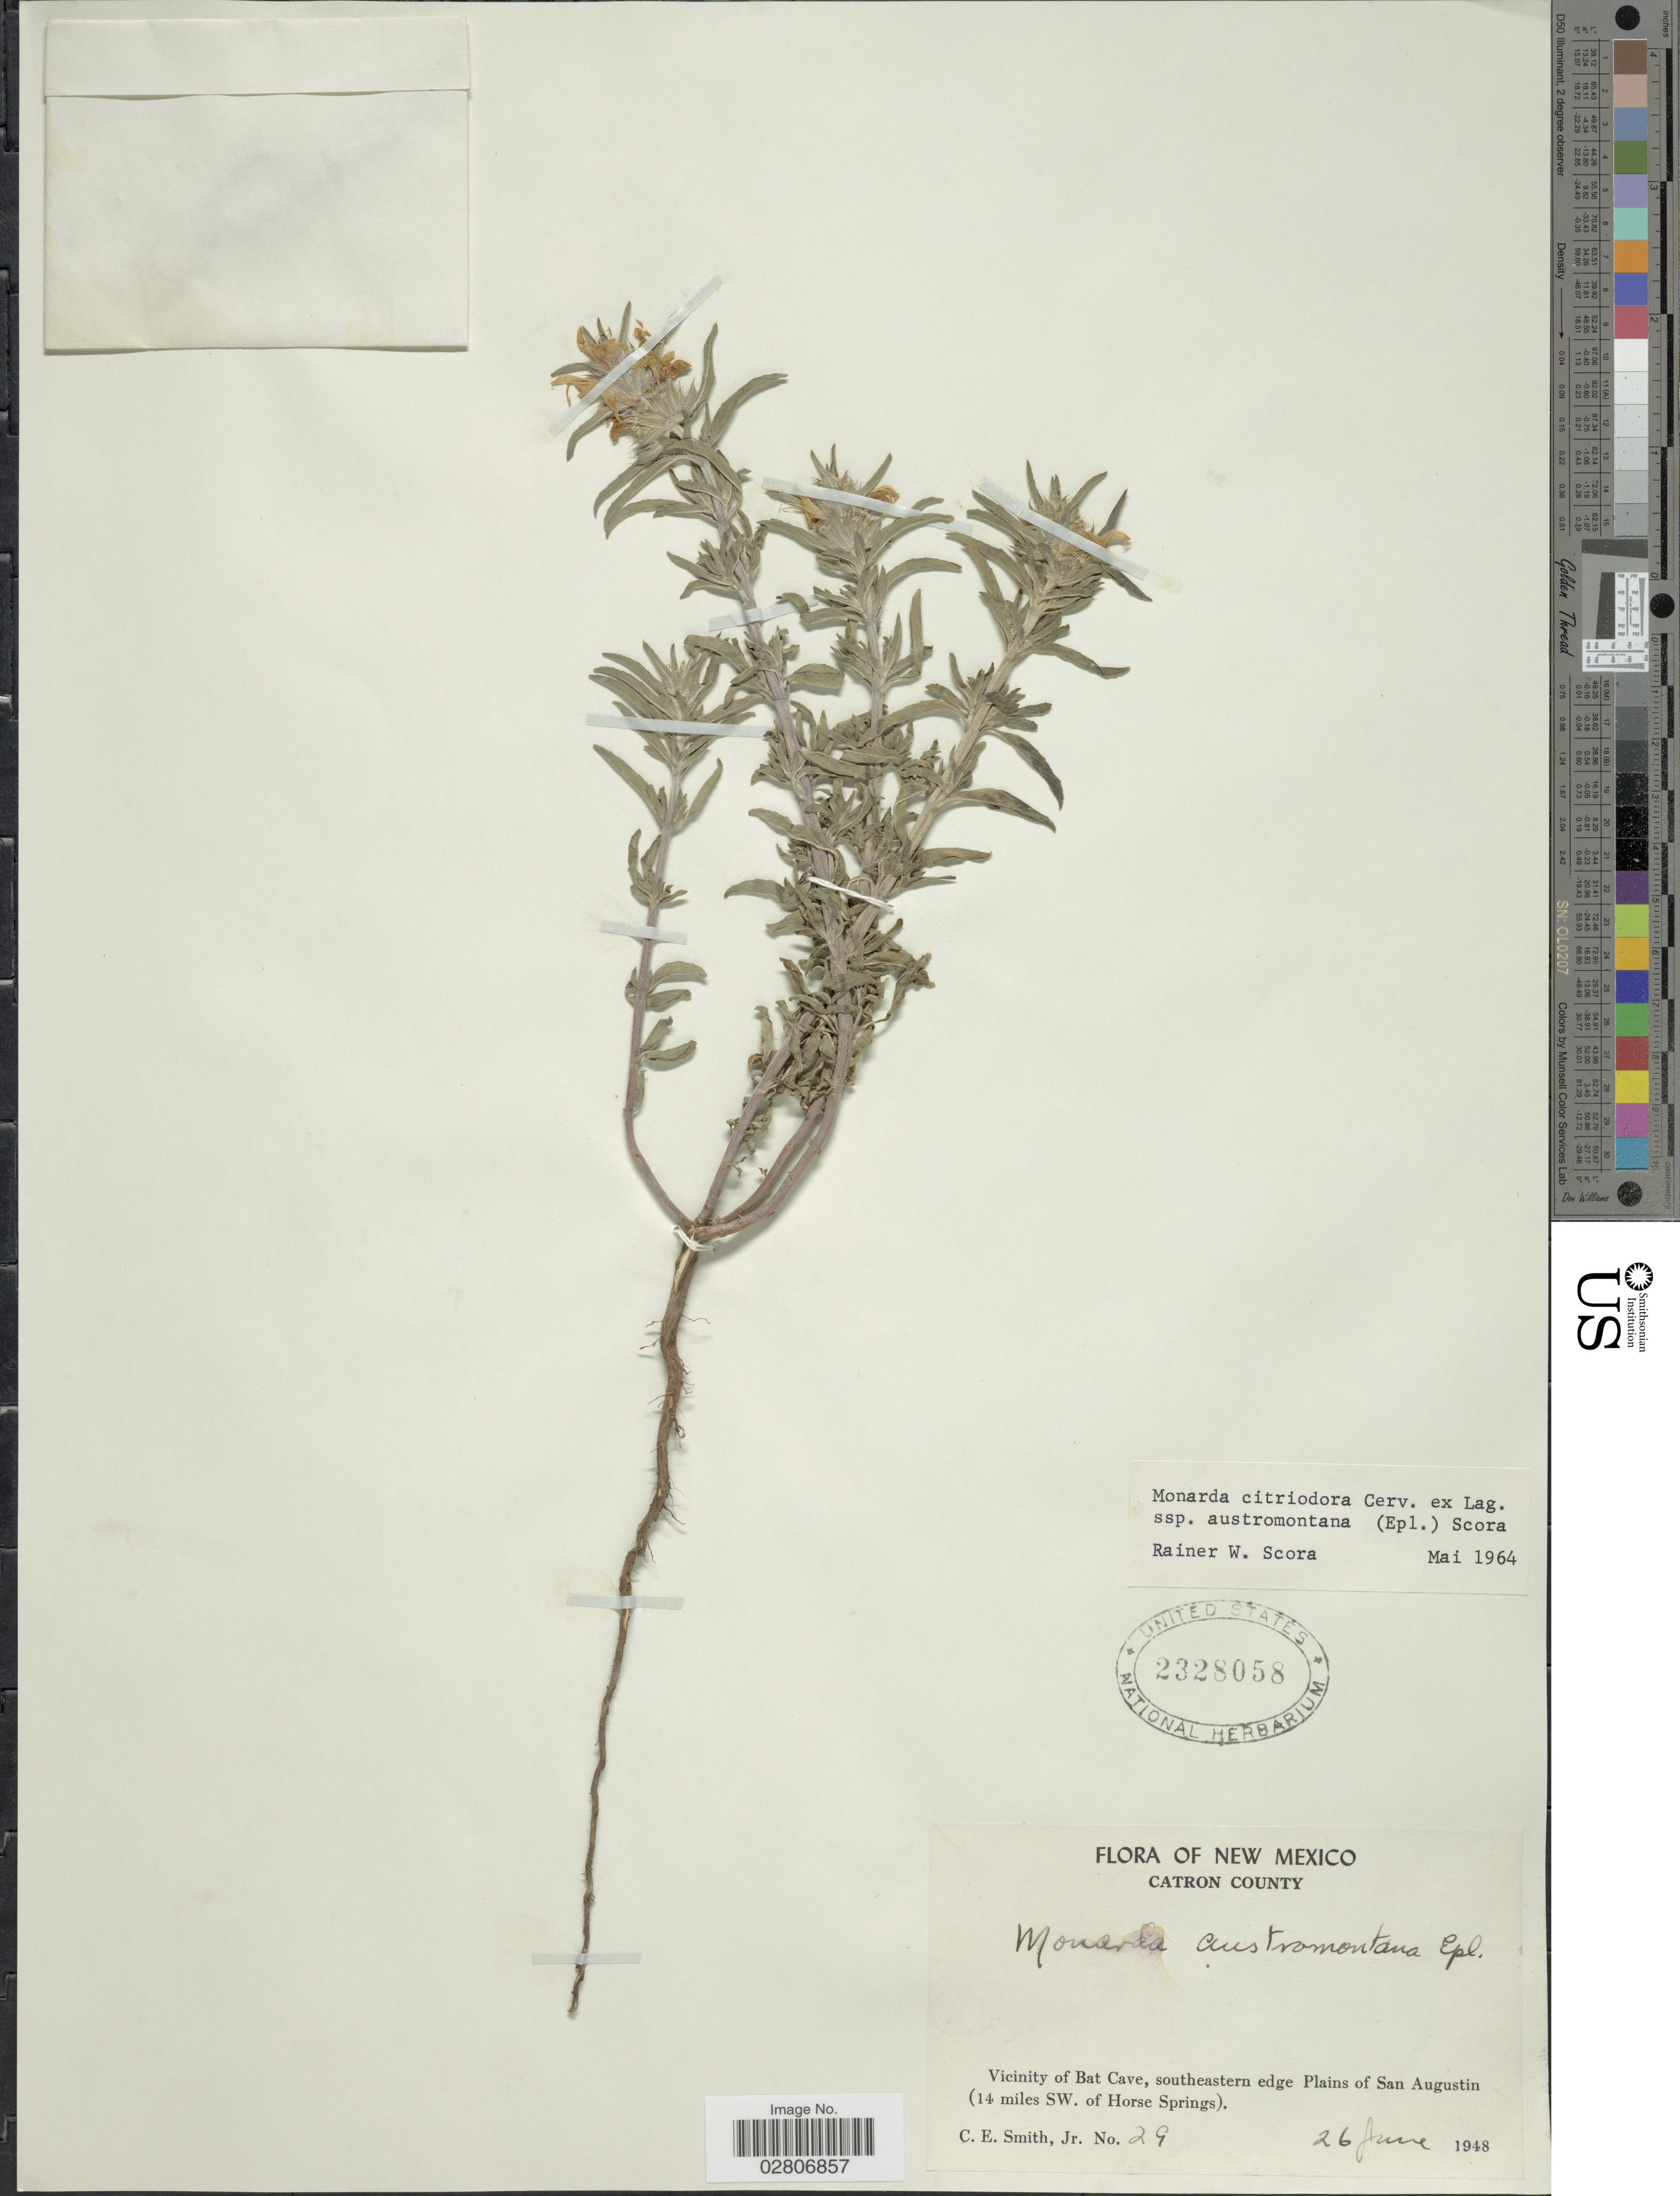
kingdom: Plantae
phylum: Tracheophyta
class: Magnoliopsida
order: Lamiales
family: Lamiaceae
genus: Monarda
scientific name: Monarda citriodora var. austromontana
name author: (Epling) B.L. Turner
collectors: C. E. Smith Jr.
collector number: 29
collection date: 1948-06-26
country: United States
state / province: New Mexico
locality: Catron County. Vicinity of Bat Cave, southeastern edge of Plains of San Augustin (14 miles SW. of Horse Springs).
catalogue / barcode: US 2328058